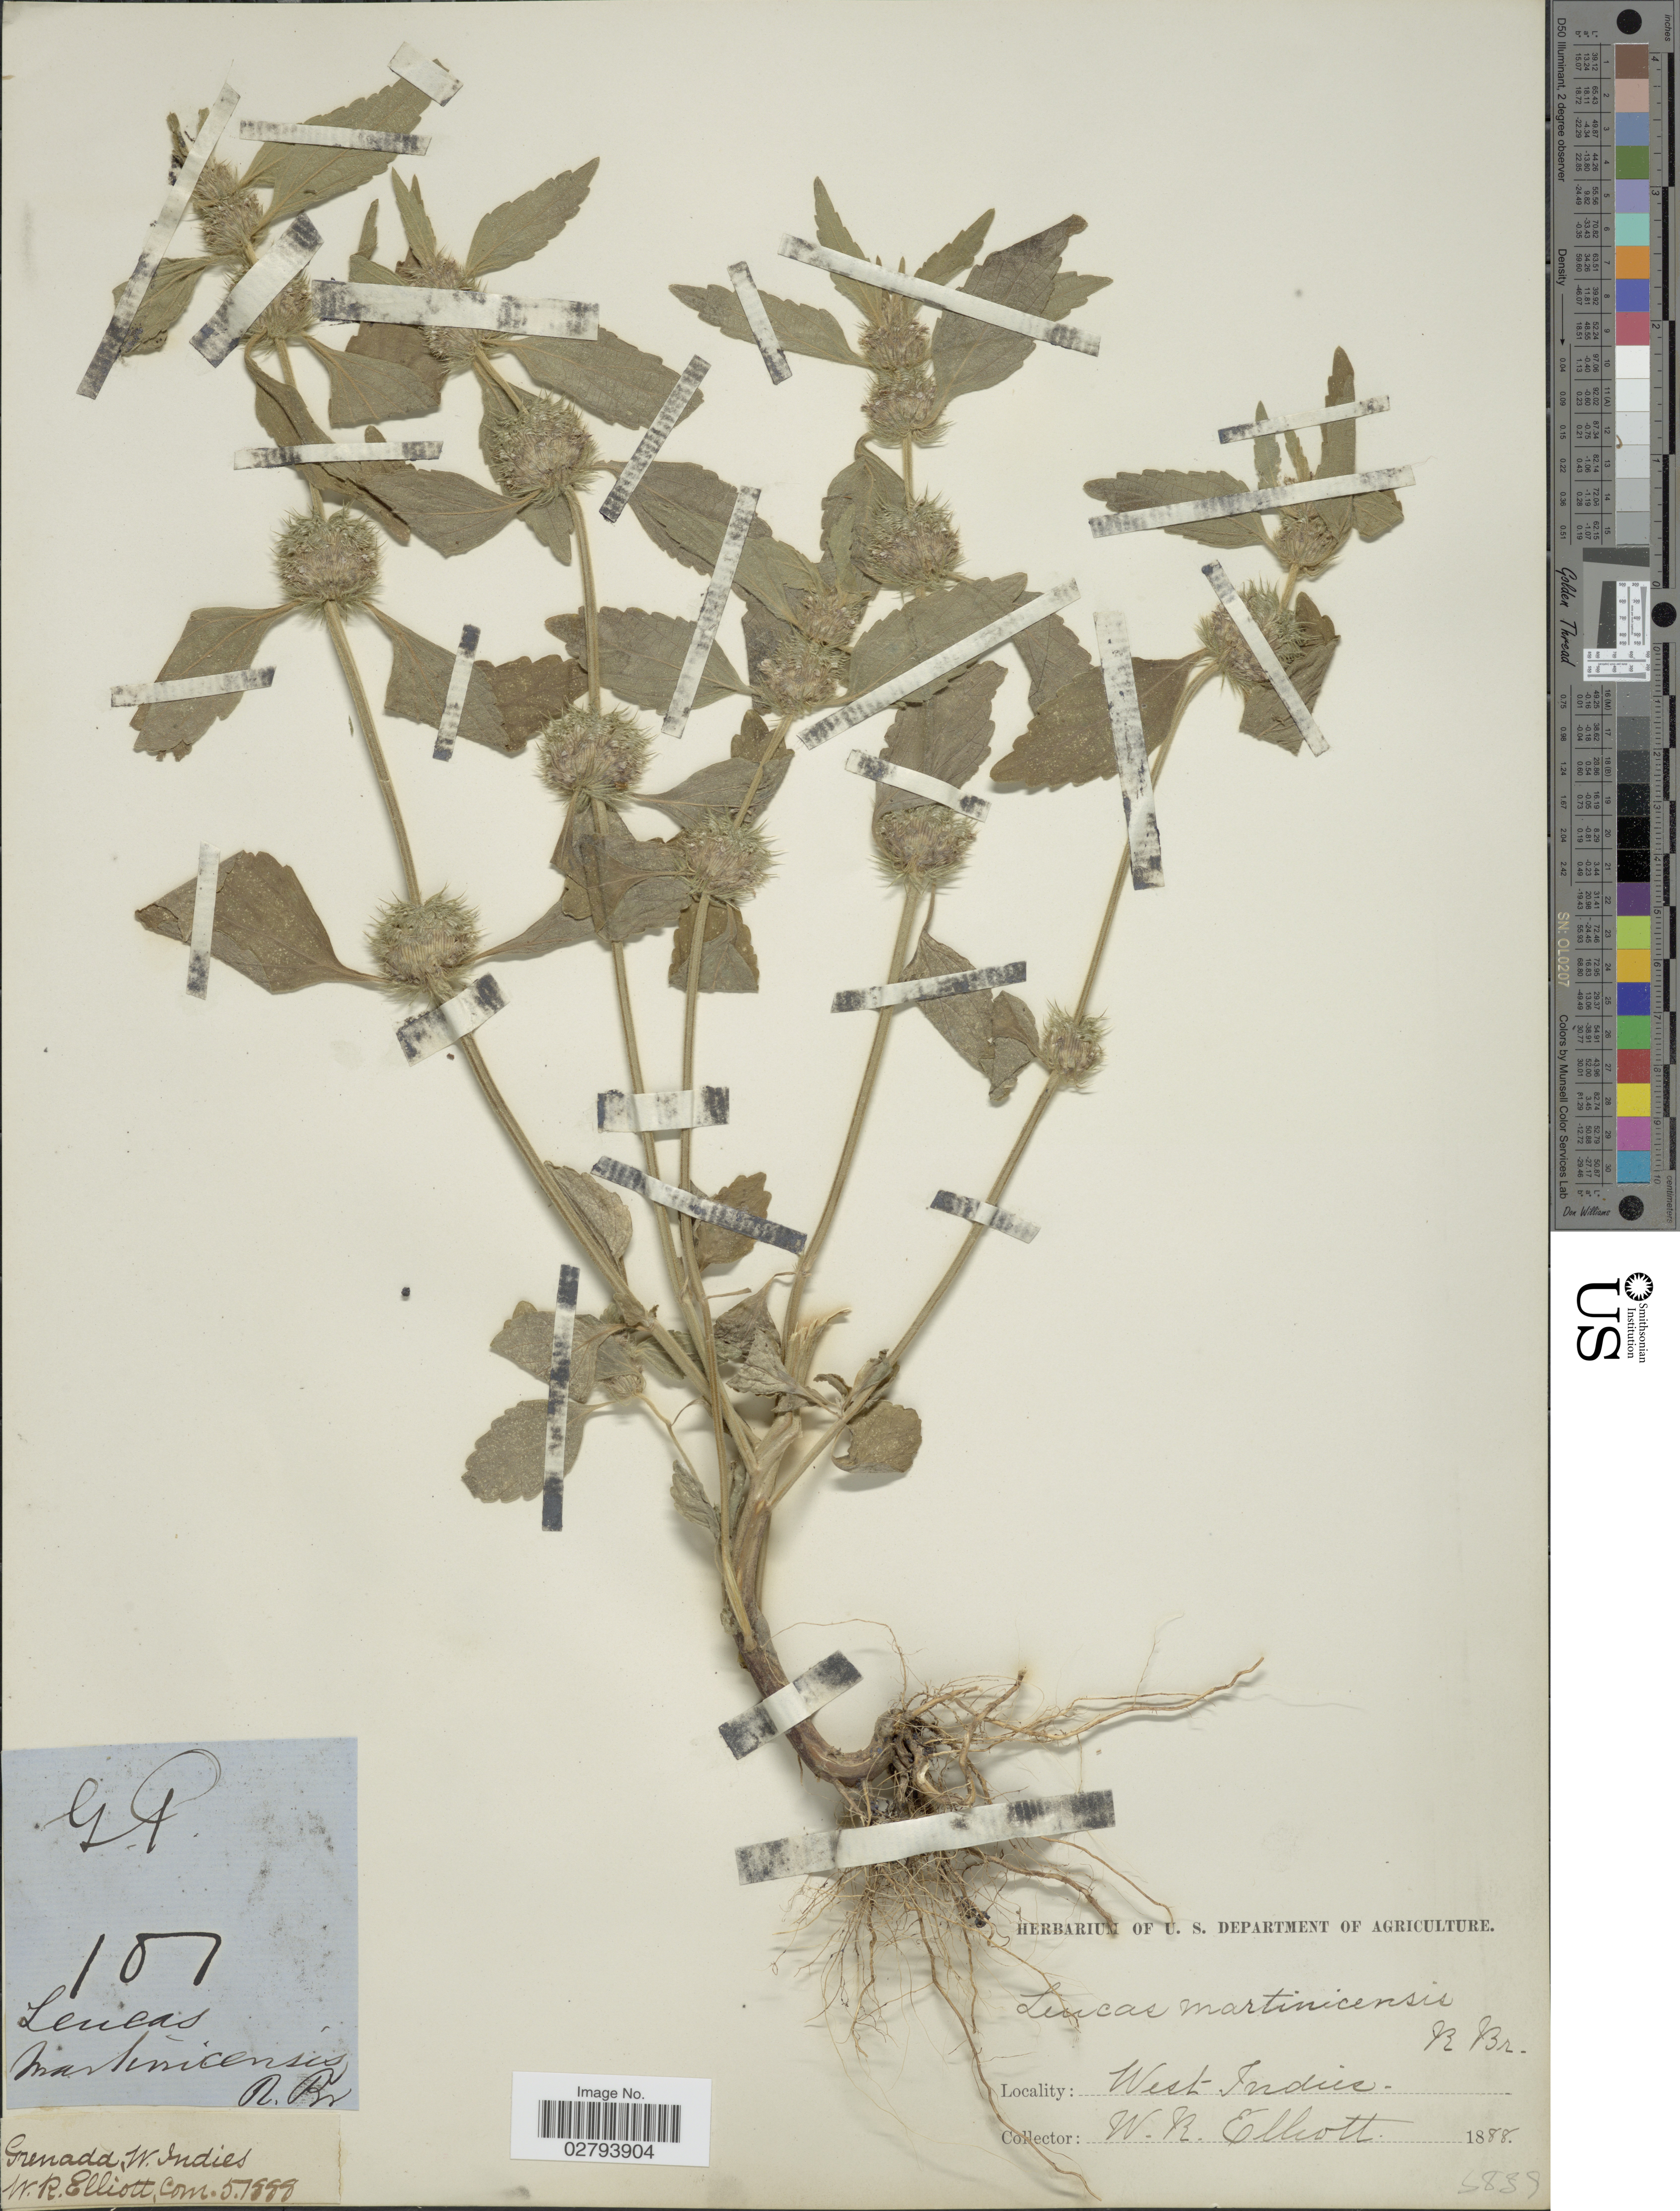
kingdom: Plantae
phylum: Tracheophyta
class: Magnoliopsida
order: Lamiales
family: Lamiaceae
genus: Leucas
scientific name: Leucas martinicensis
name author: (Jacq.) R. Br.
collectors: W. Elliott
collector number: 101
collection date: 1888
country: Grenada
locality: West Indies.